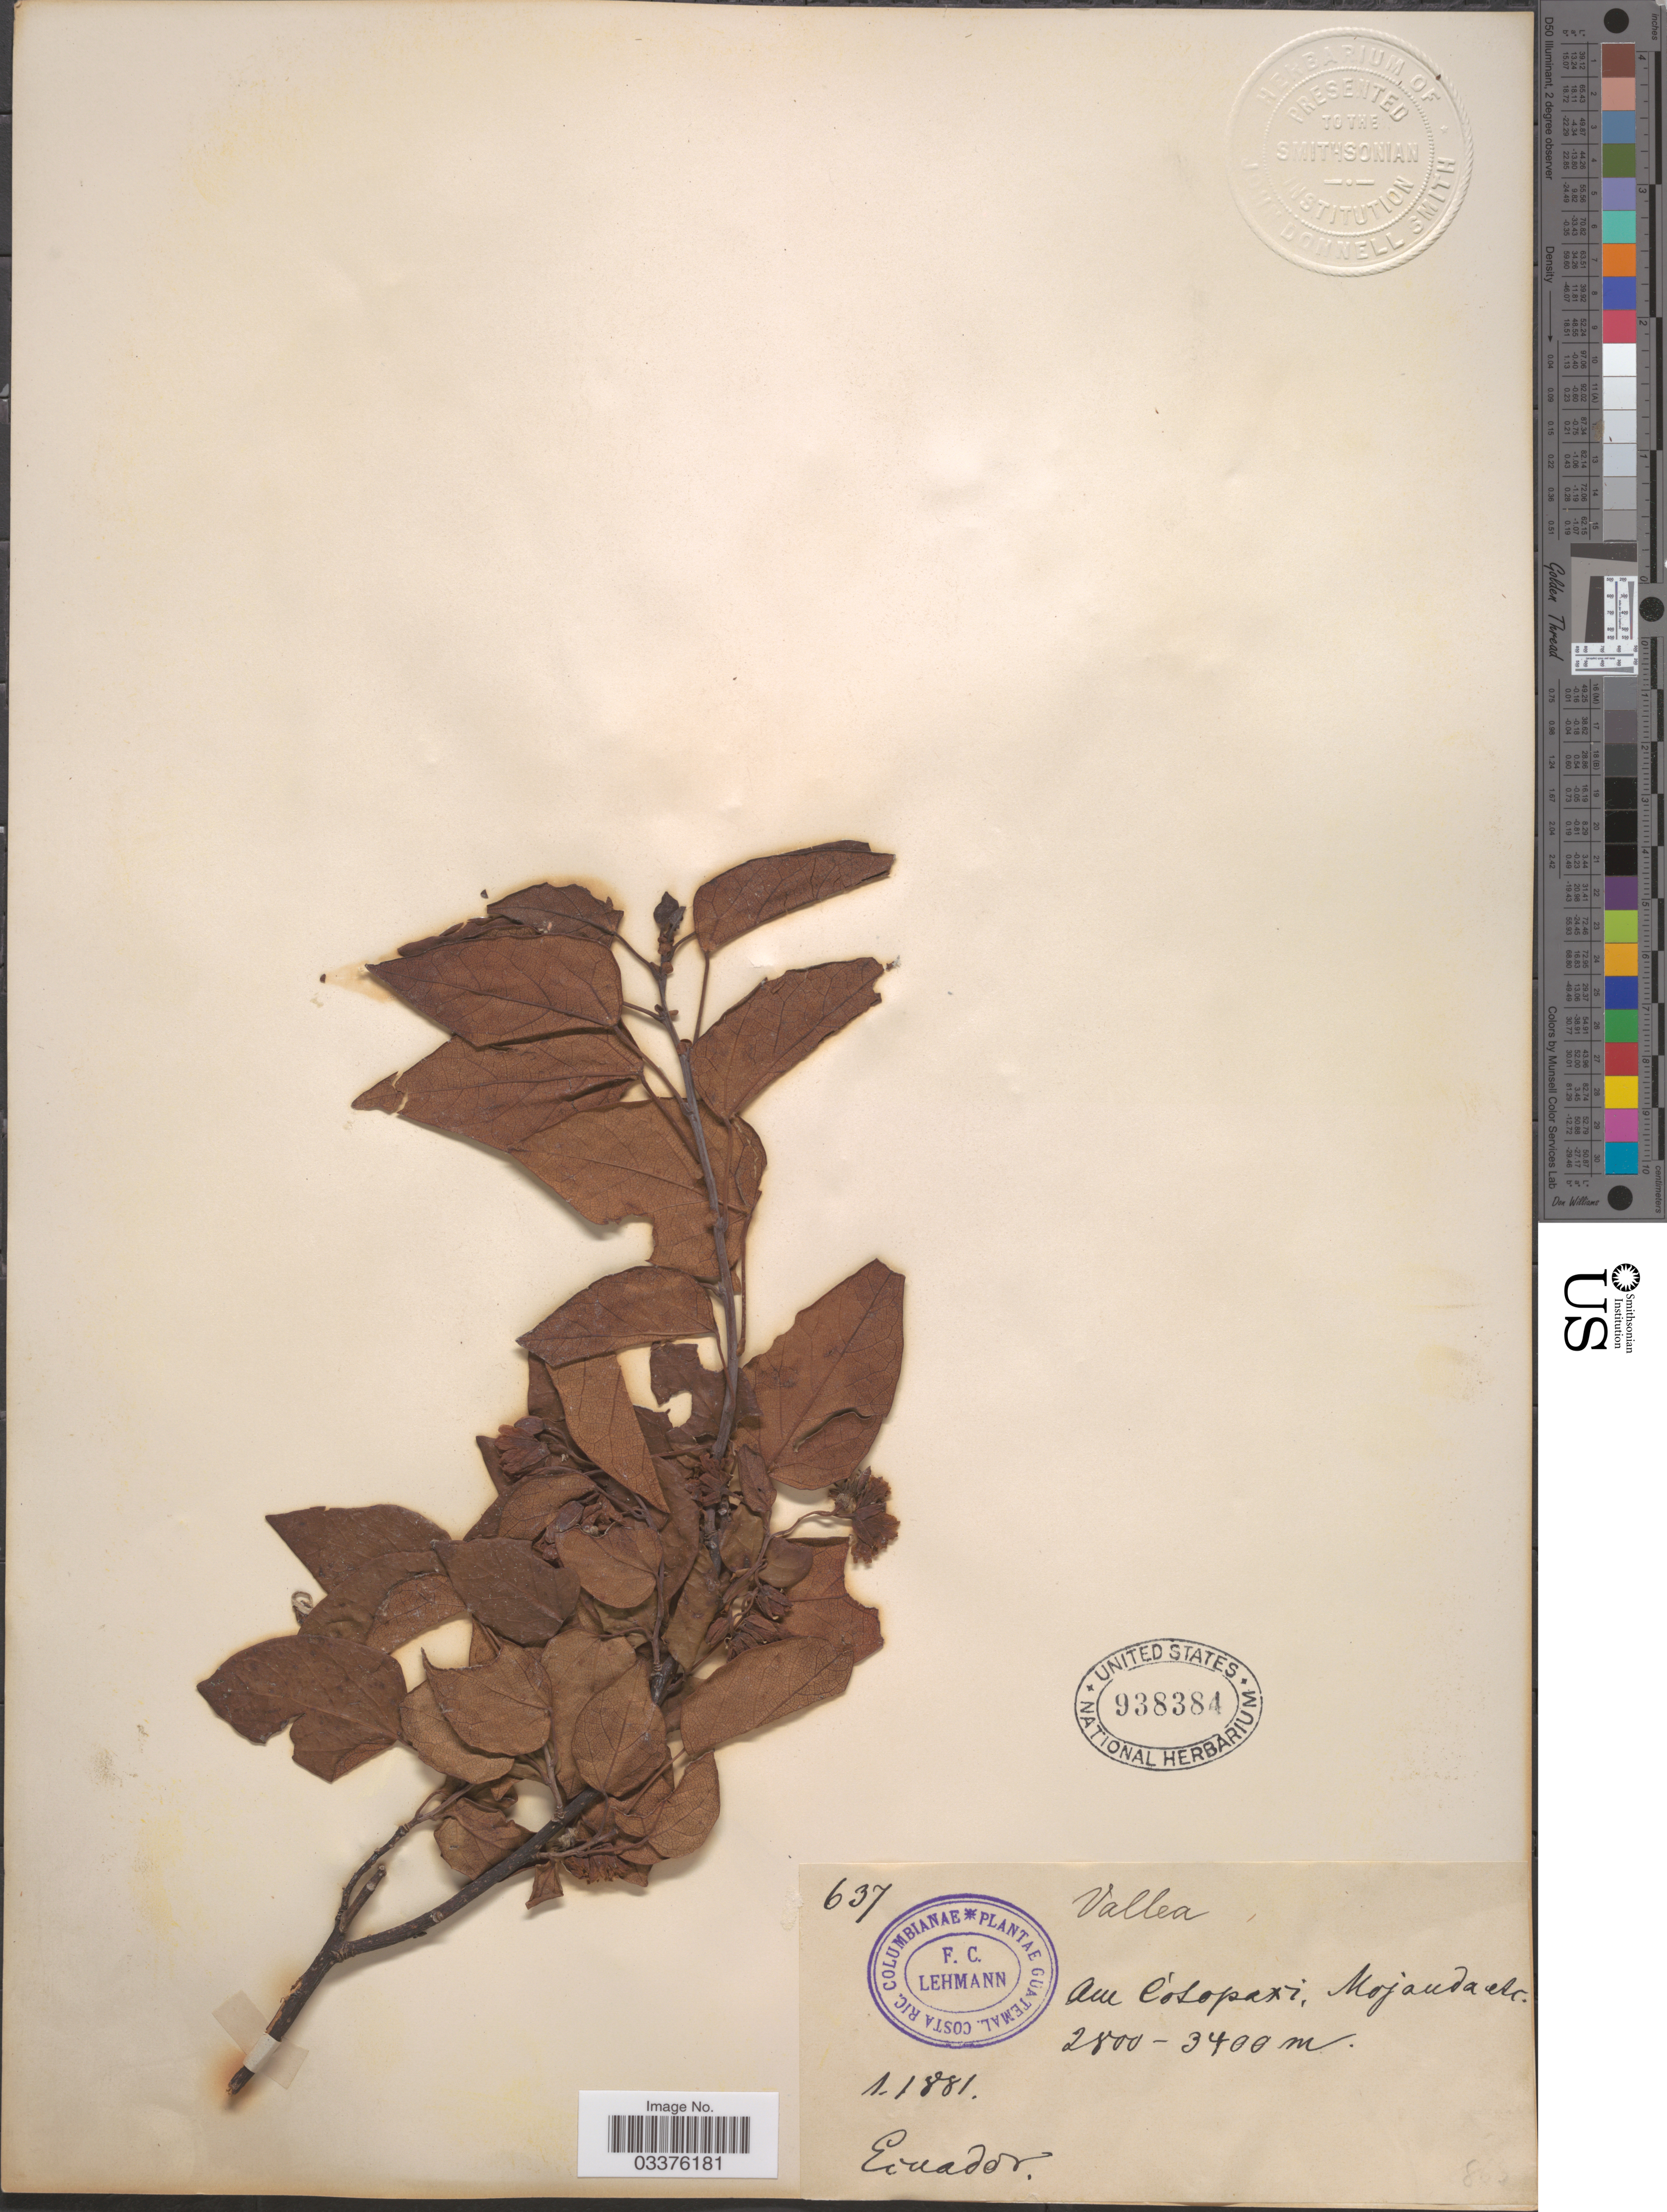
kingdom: Plantae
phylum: Tracheophyta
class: Magnoliopsida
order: Oxalidales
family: Elaeocarpaceae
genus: Vallea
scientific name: Vallea pubescens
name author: Kunth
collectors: F. C. Lehmann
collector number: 637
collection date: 1881-01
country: Ecuador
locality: Am Cótopaxi, Mojanda.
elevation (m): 2800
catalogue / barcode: US 938384